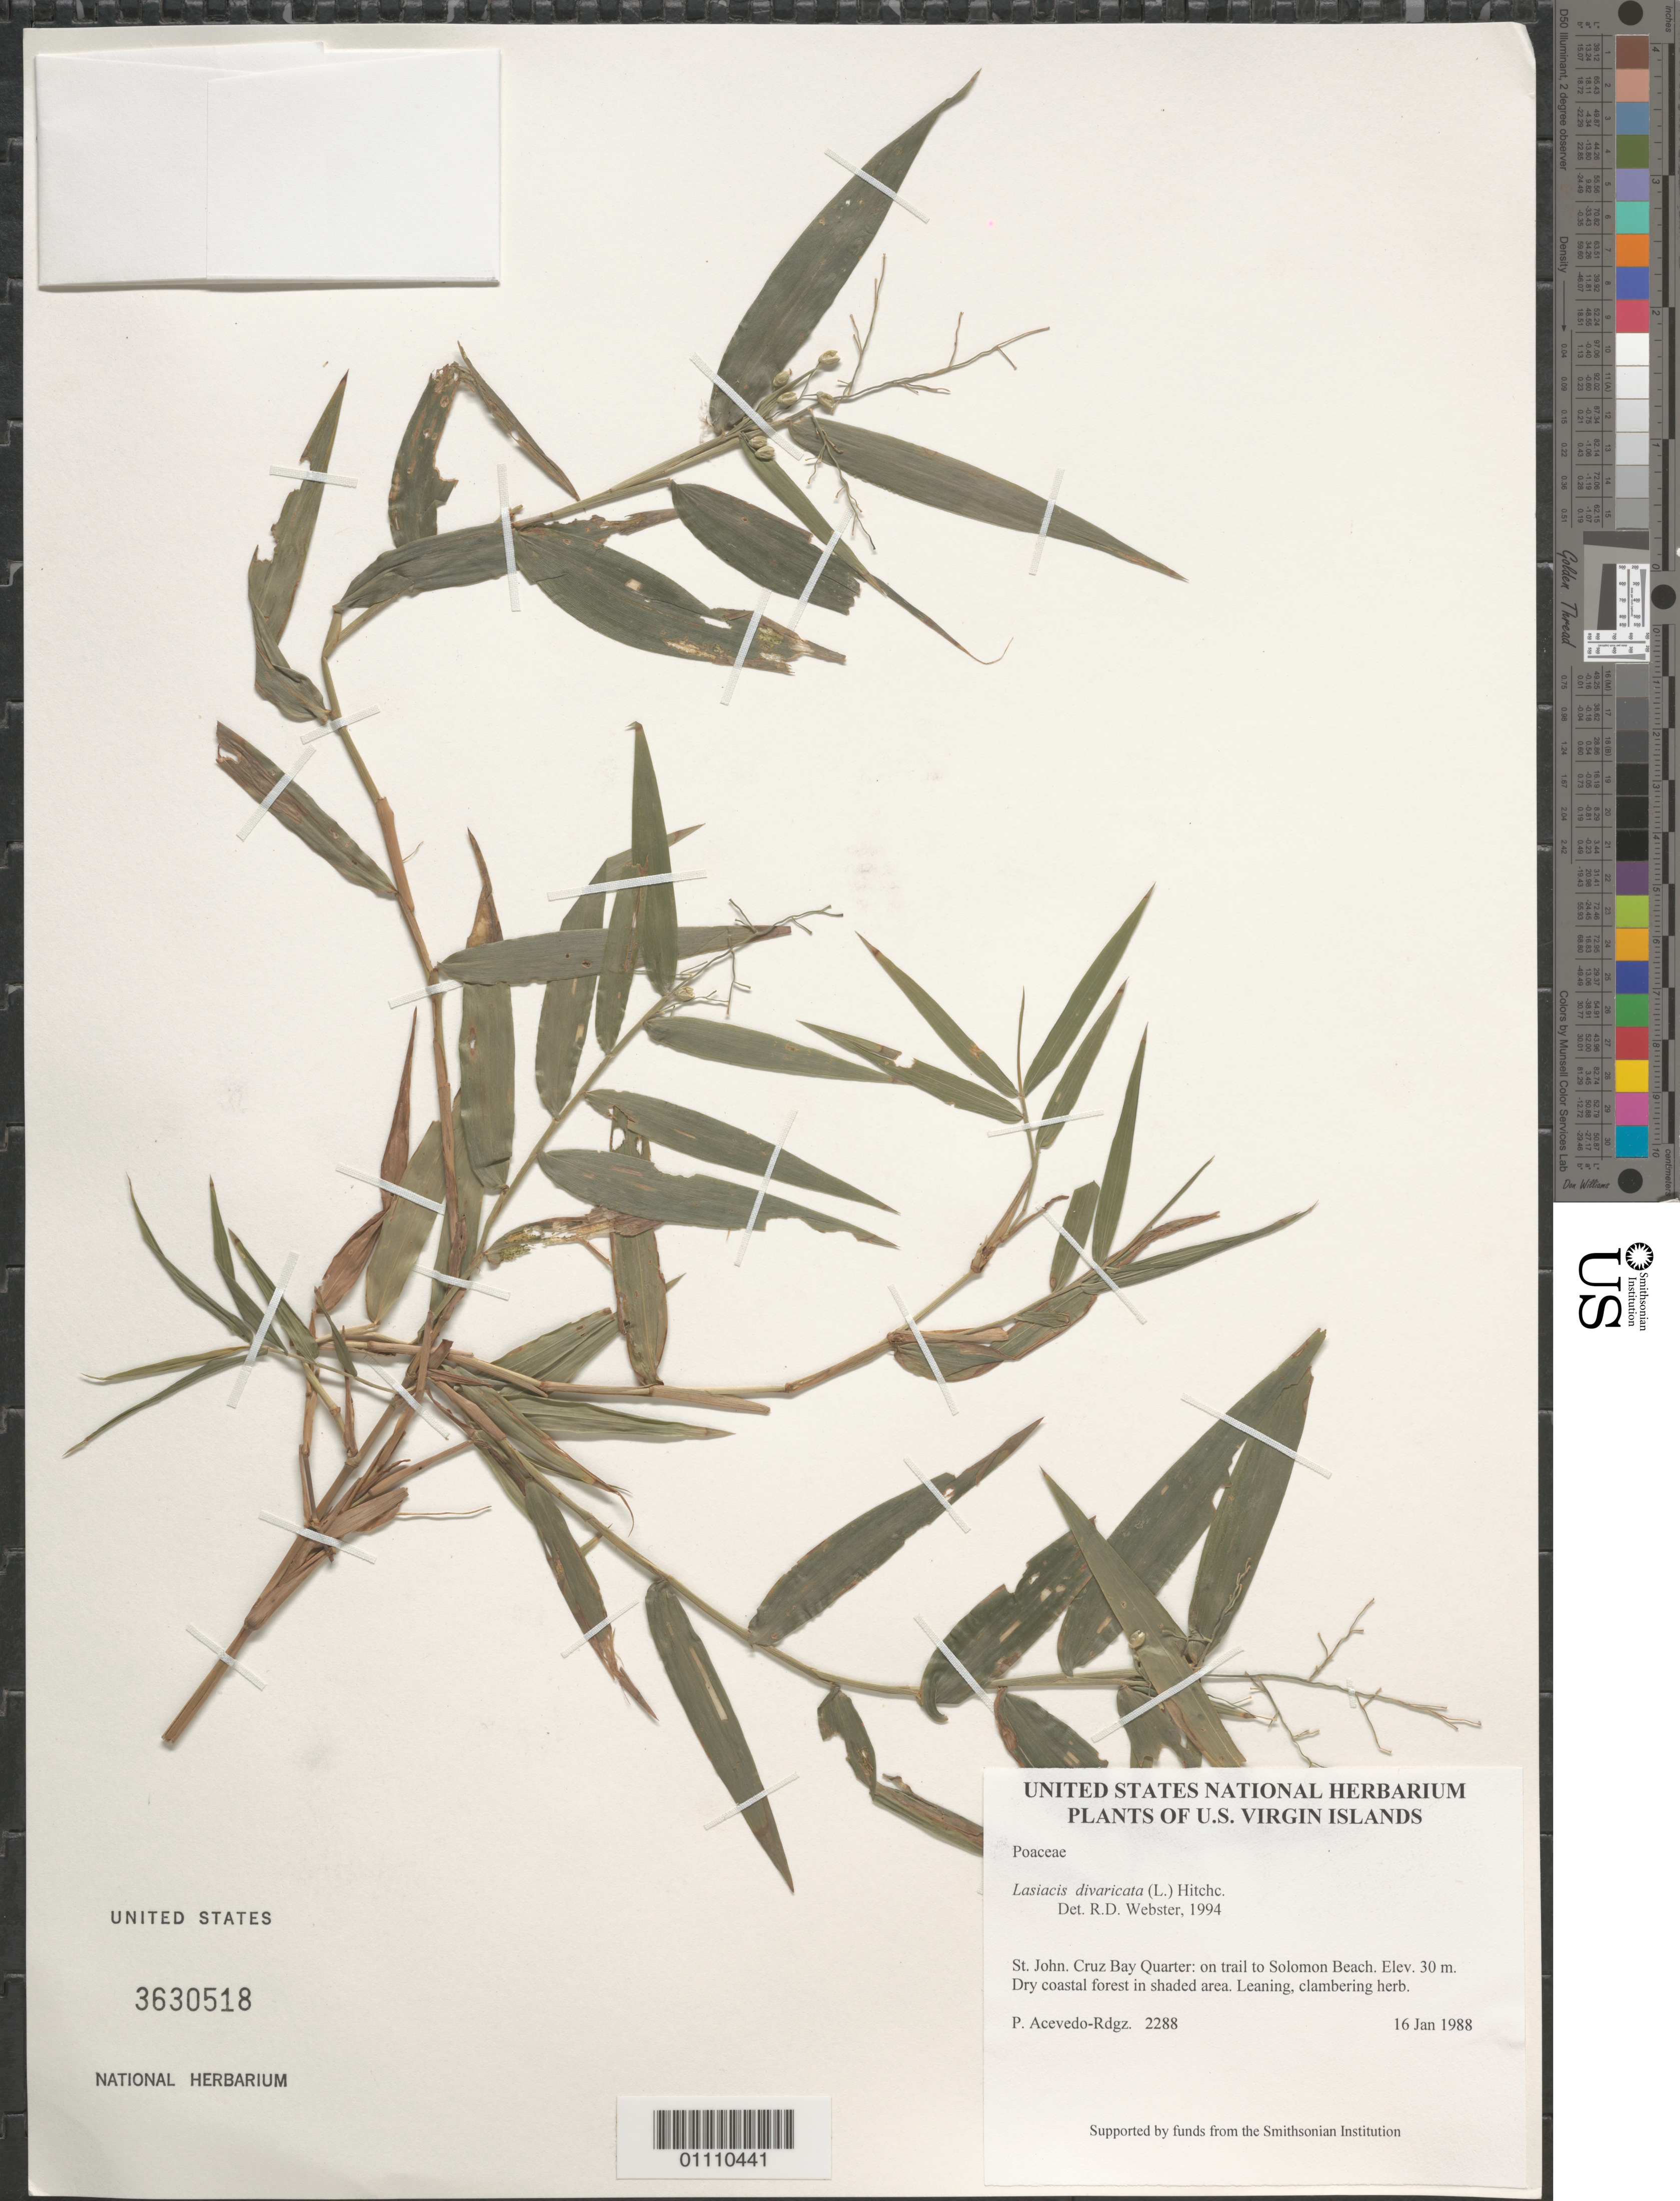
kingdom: Plantae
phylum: Tracheophyta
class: Liliopsida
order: Poales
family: Poaceae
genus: Lasiacis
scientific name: Lasiacis divaricata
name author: (L.) Hitchc.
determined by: Webster, Robert D.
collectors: P. Acevedo-Rodr.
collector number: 2288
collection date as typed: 16 Jan 1988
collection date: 1988-01-16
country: U.S. Virgin Islands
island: St. John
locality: Cruz Bay Quarter: on trail to Solomon Beach.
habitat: Dry coastal forest in shaded area.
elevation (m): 30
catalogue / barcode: US 3630518